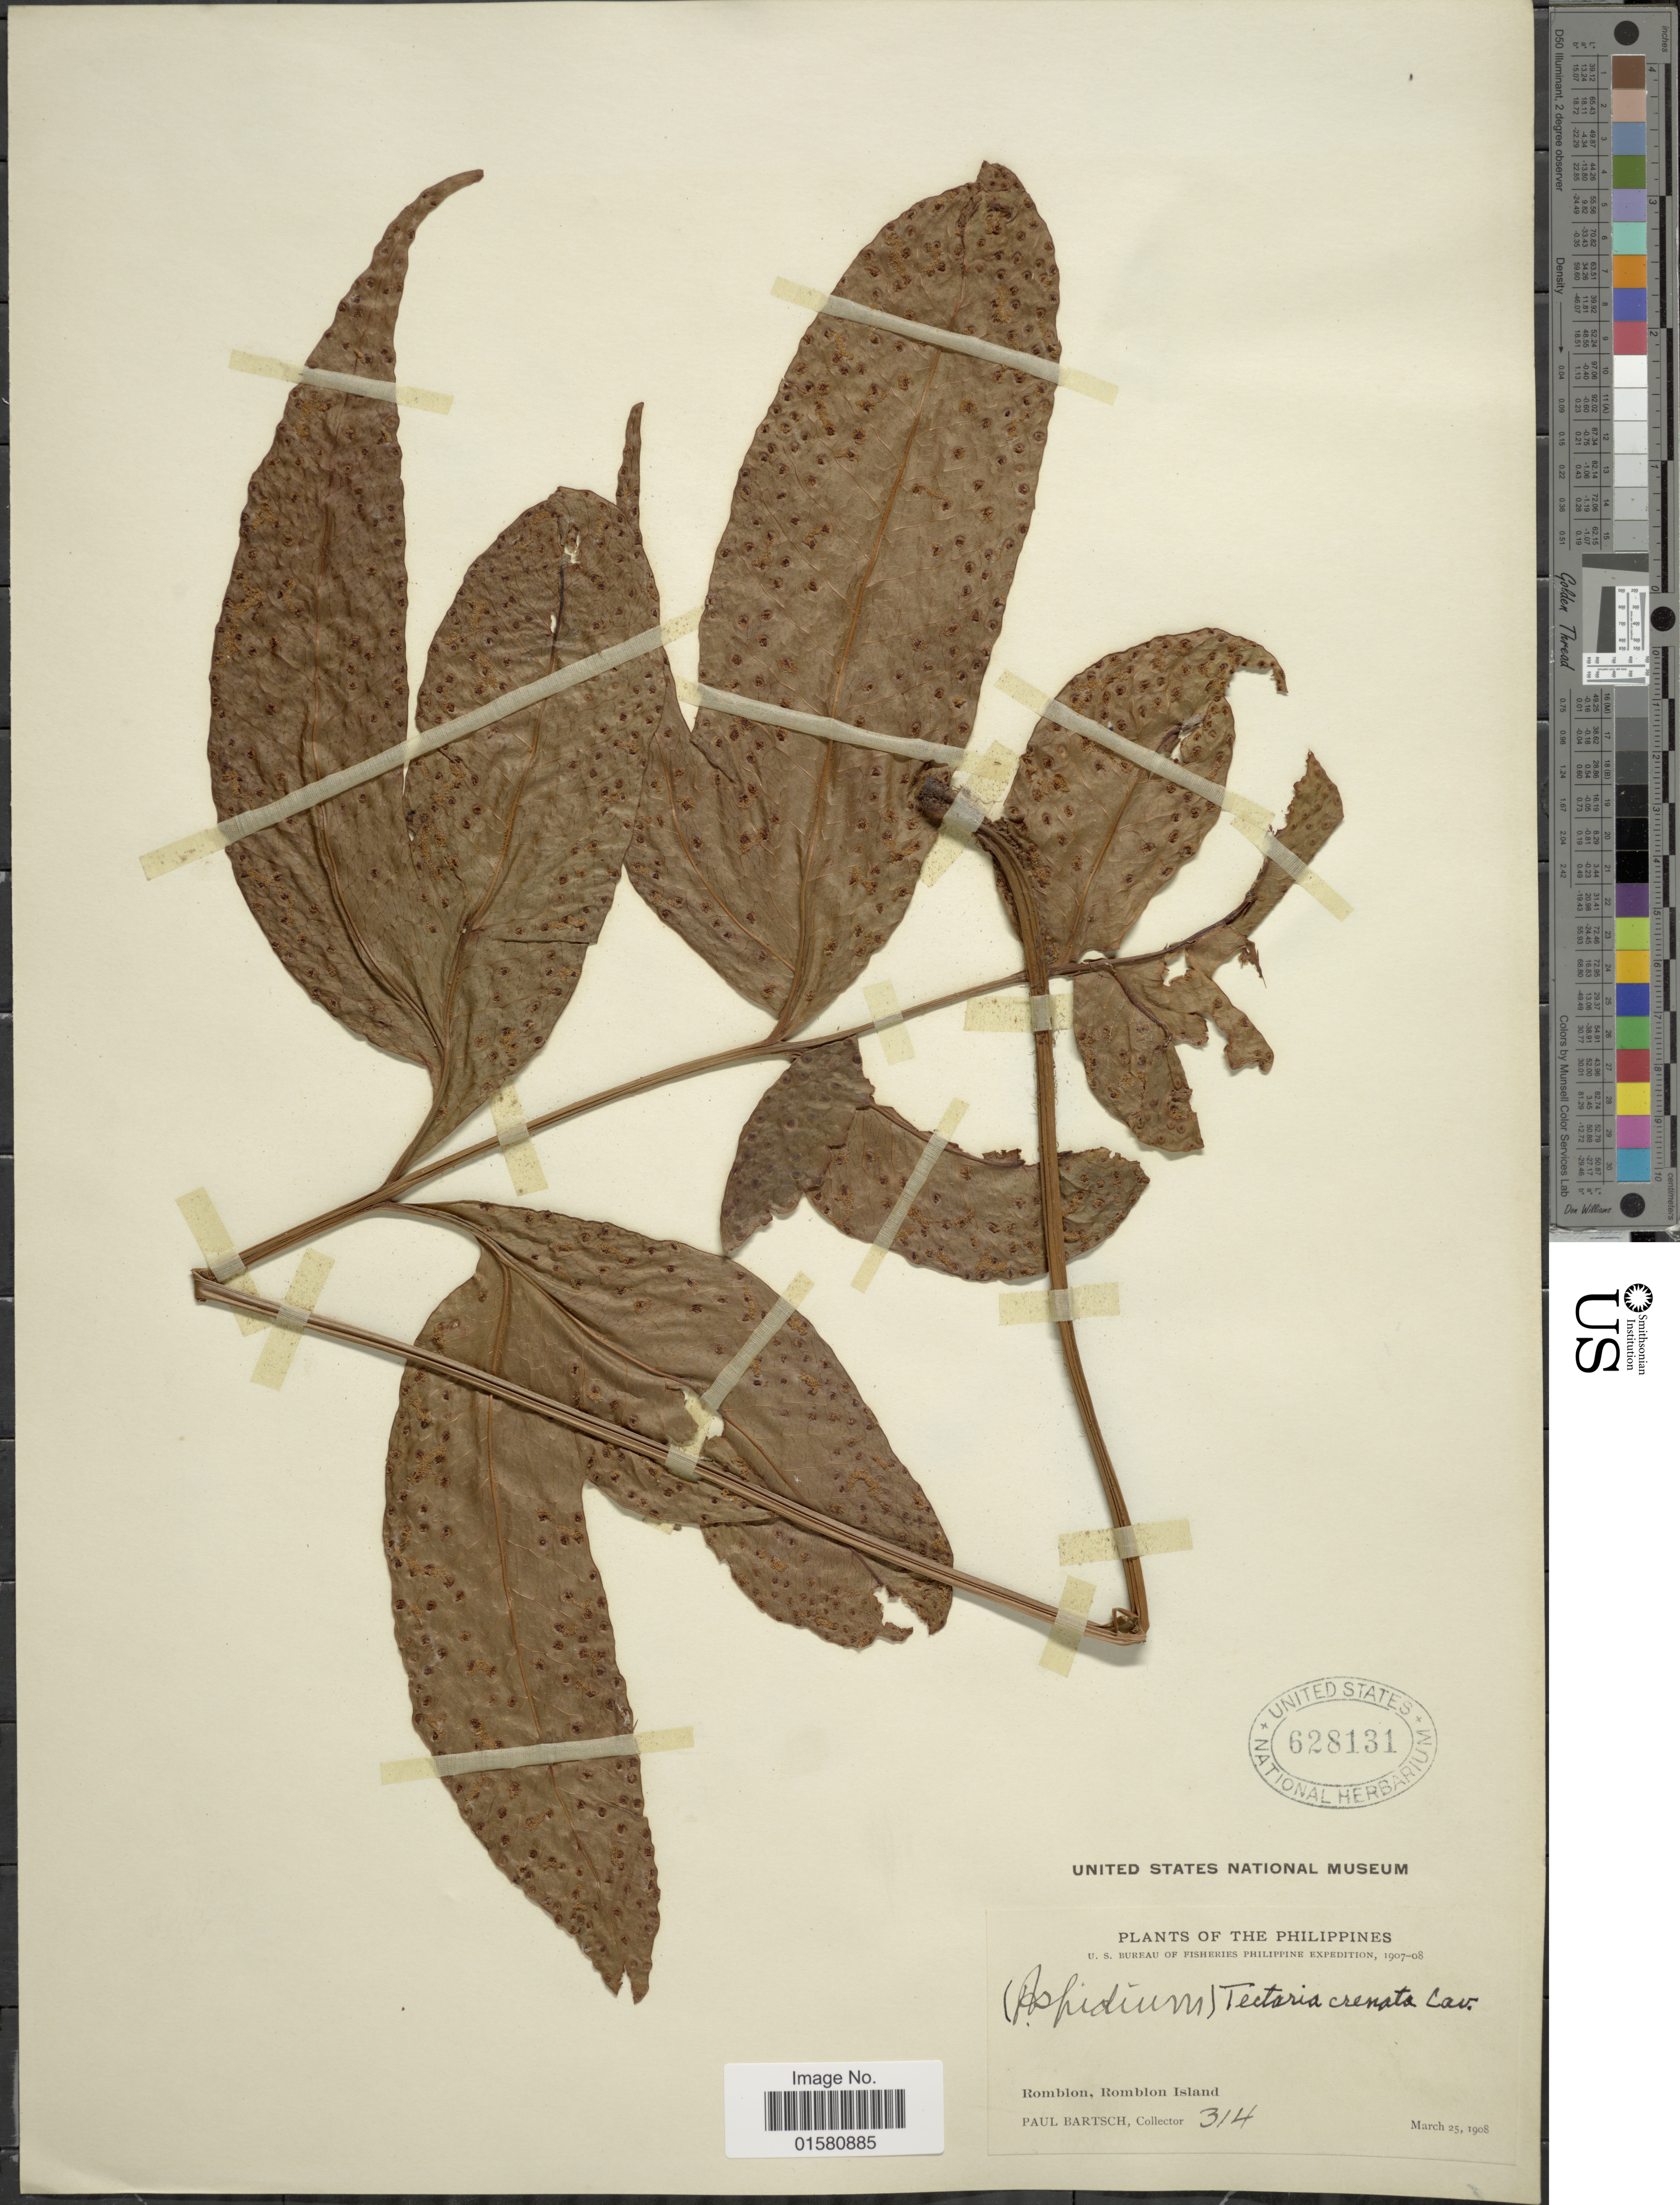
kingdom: Plantae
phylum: Tracheophyta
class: Polypodiopsida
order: Polypodiales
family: Tectariaceae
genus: Tectaria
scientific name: Tectaria crenata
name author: Cav.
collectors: P. Bartsch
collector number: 314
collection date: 1908-03-25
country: Philippines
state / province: Mimaropa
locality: Romblon, Romblon Island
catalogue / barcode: US 628131